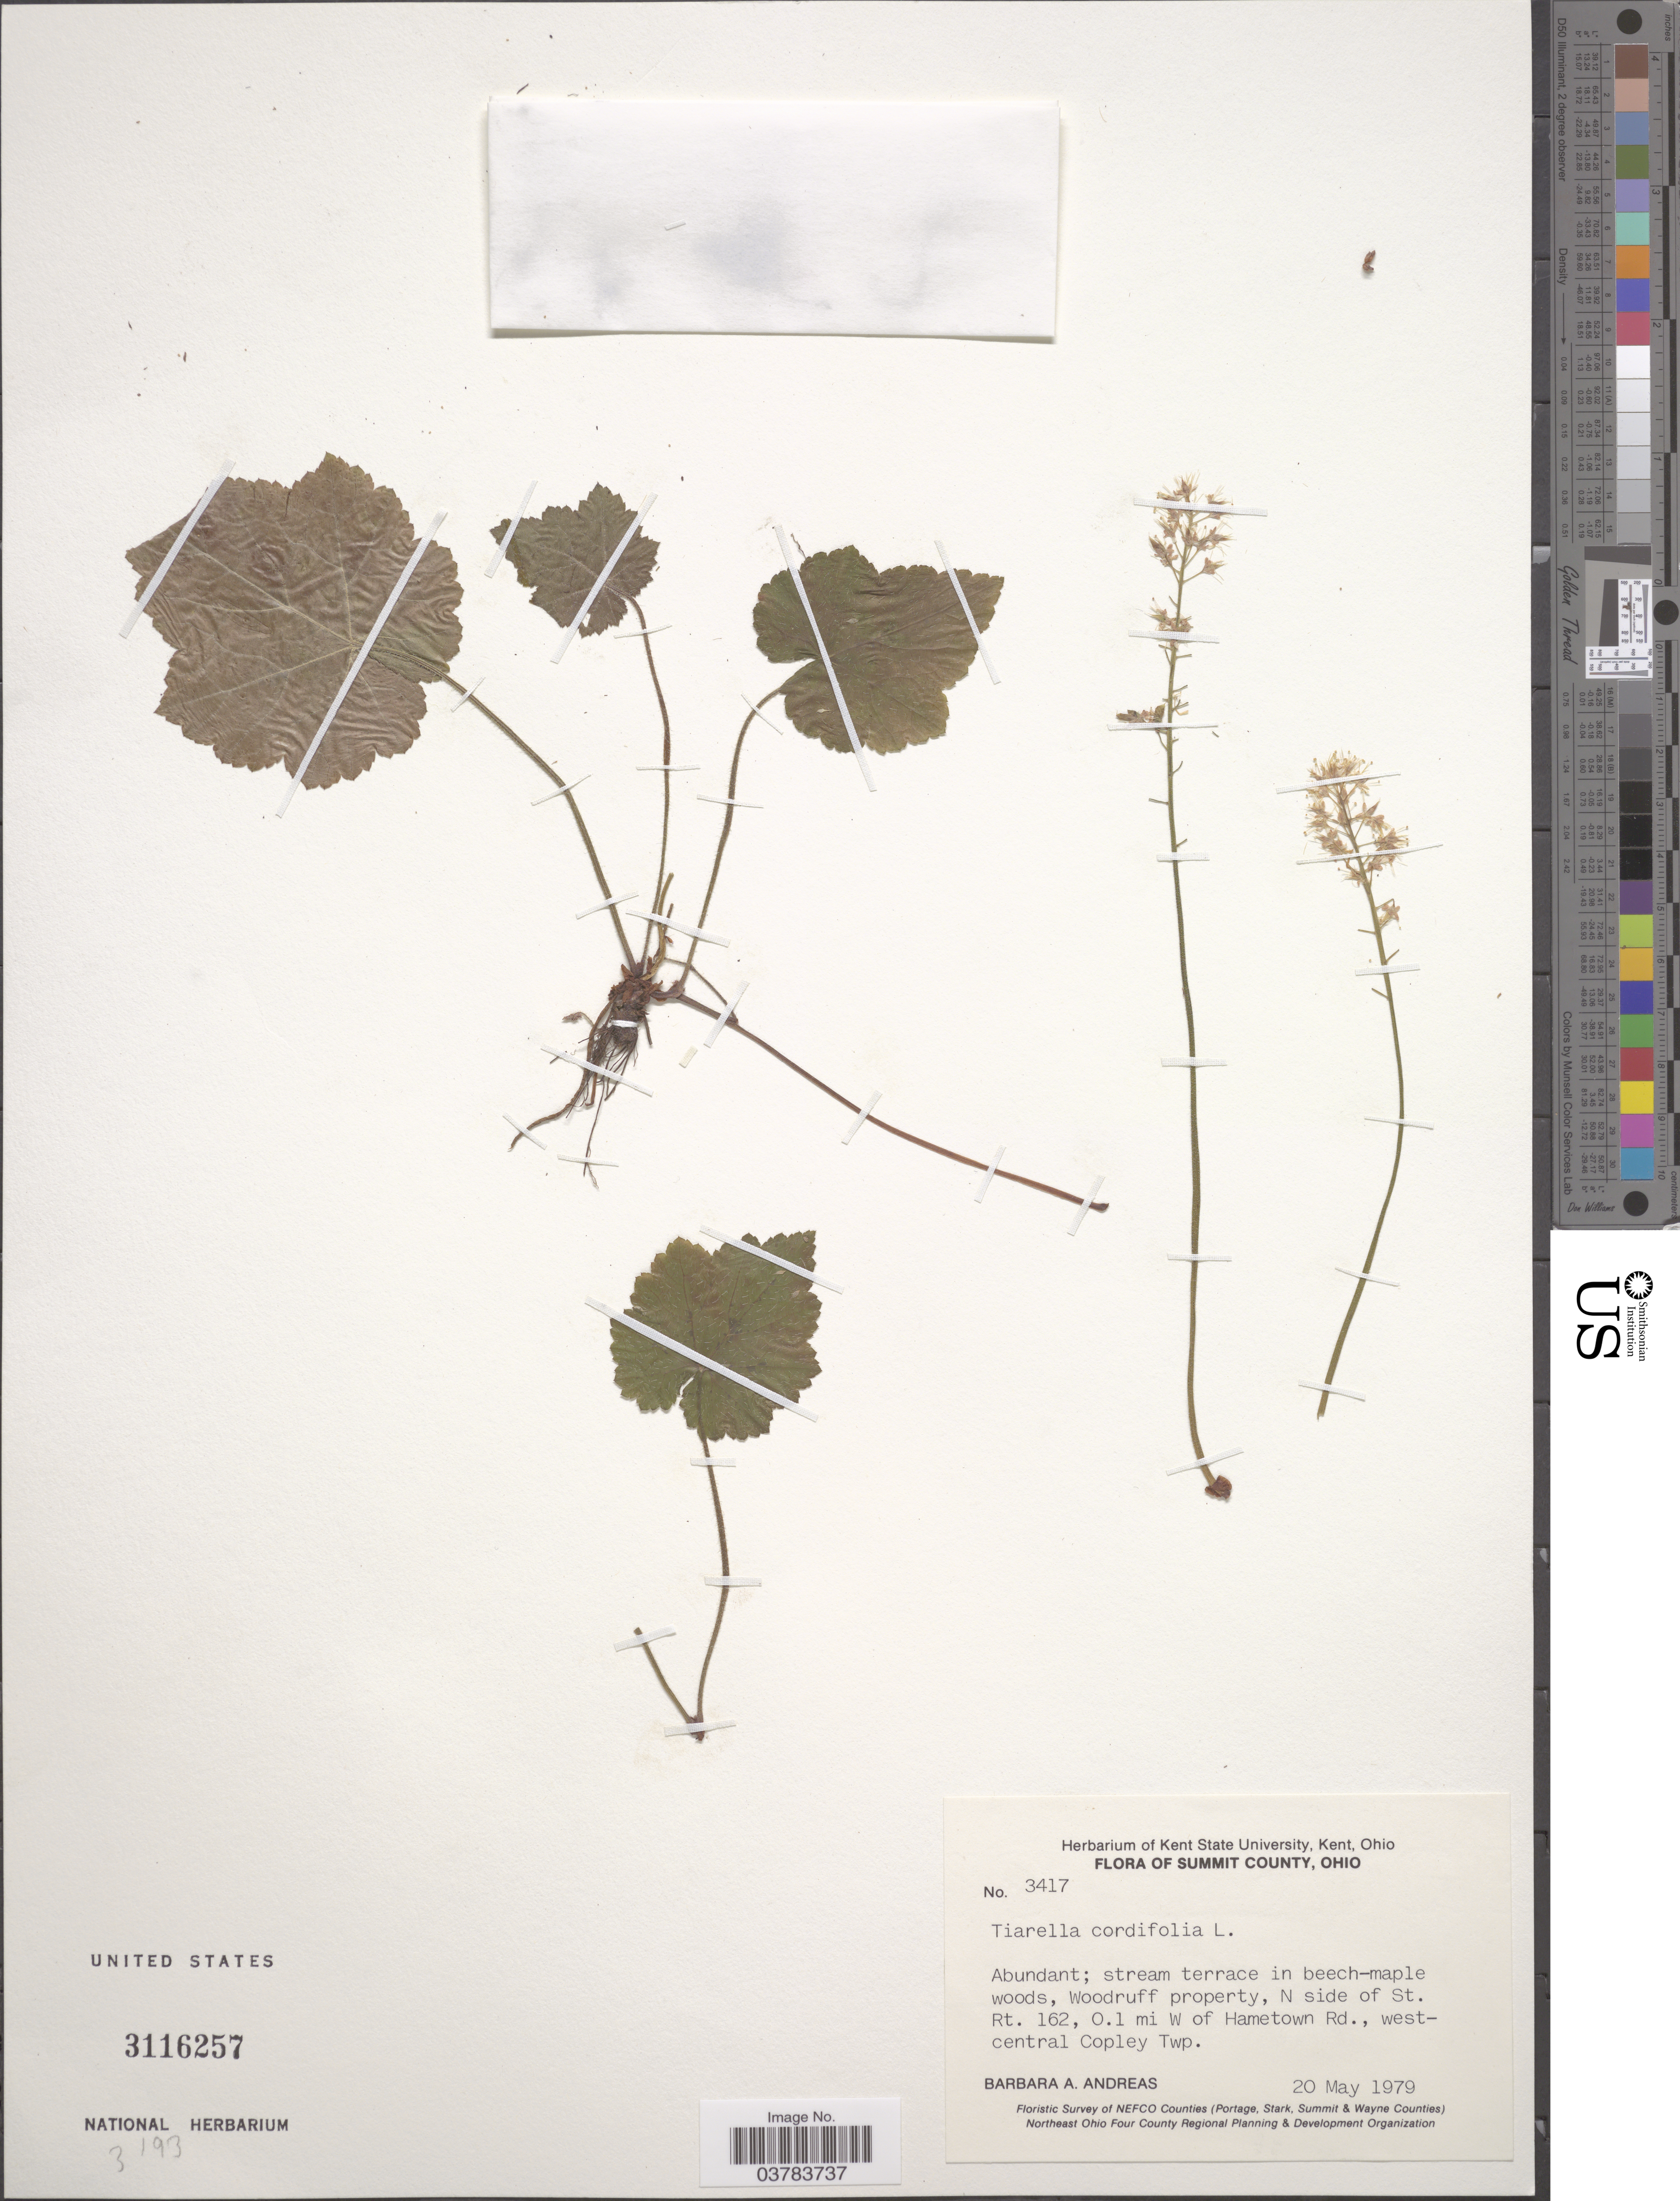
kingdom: Plantae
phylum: Tracheophyta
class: Magnoliopsida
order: Saxifragales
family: Saxifragaceae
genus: Tiarella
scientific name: Tiarella cordifolia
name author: L.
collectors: B. A. Andreas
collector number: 3417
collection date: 1979-05-20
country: United States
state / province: Ohio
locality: Summit County. Abundant; stream terrace in beech-maple woods, Woodruff property, N side of St. Rt. 162, 0.1 mi W of Hametown Rd., westcentral Copley Twp.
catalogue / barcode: US 3116257